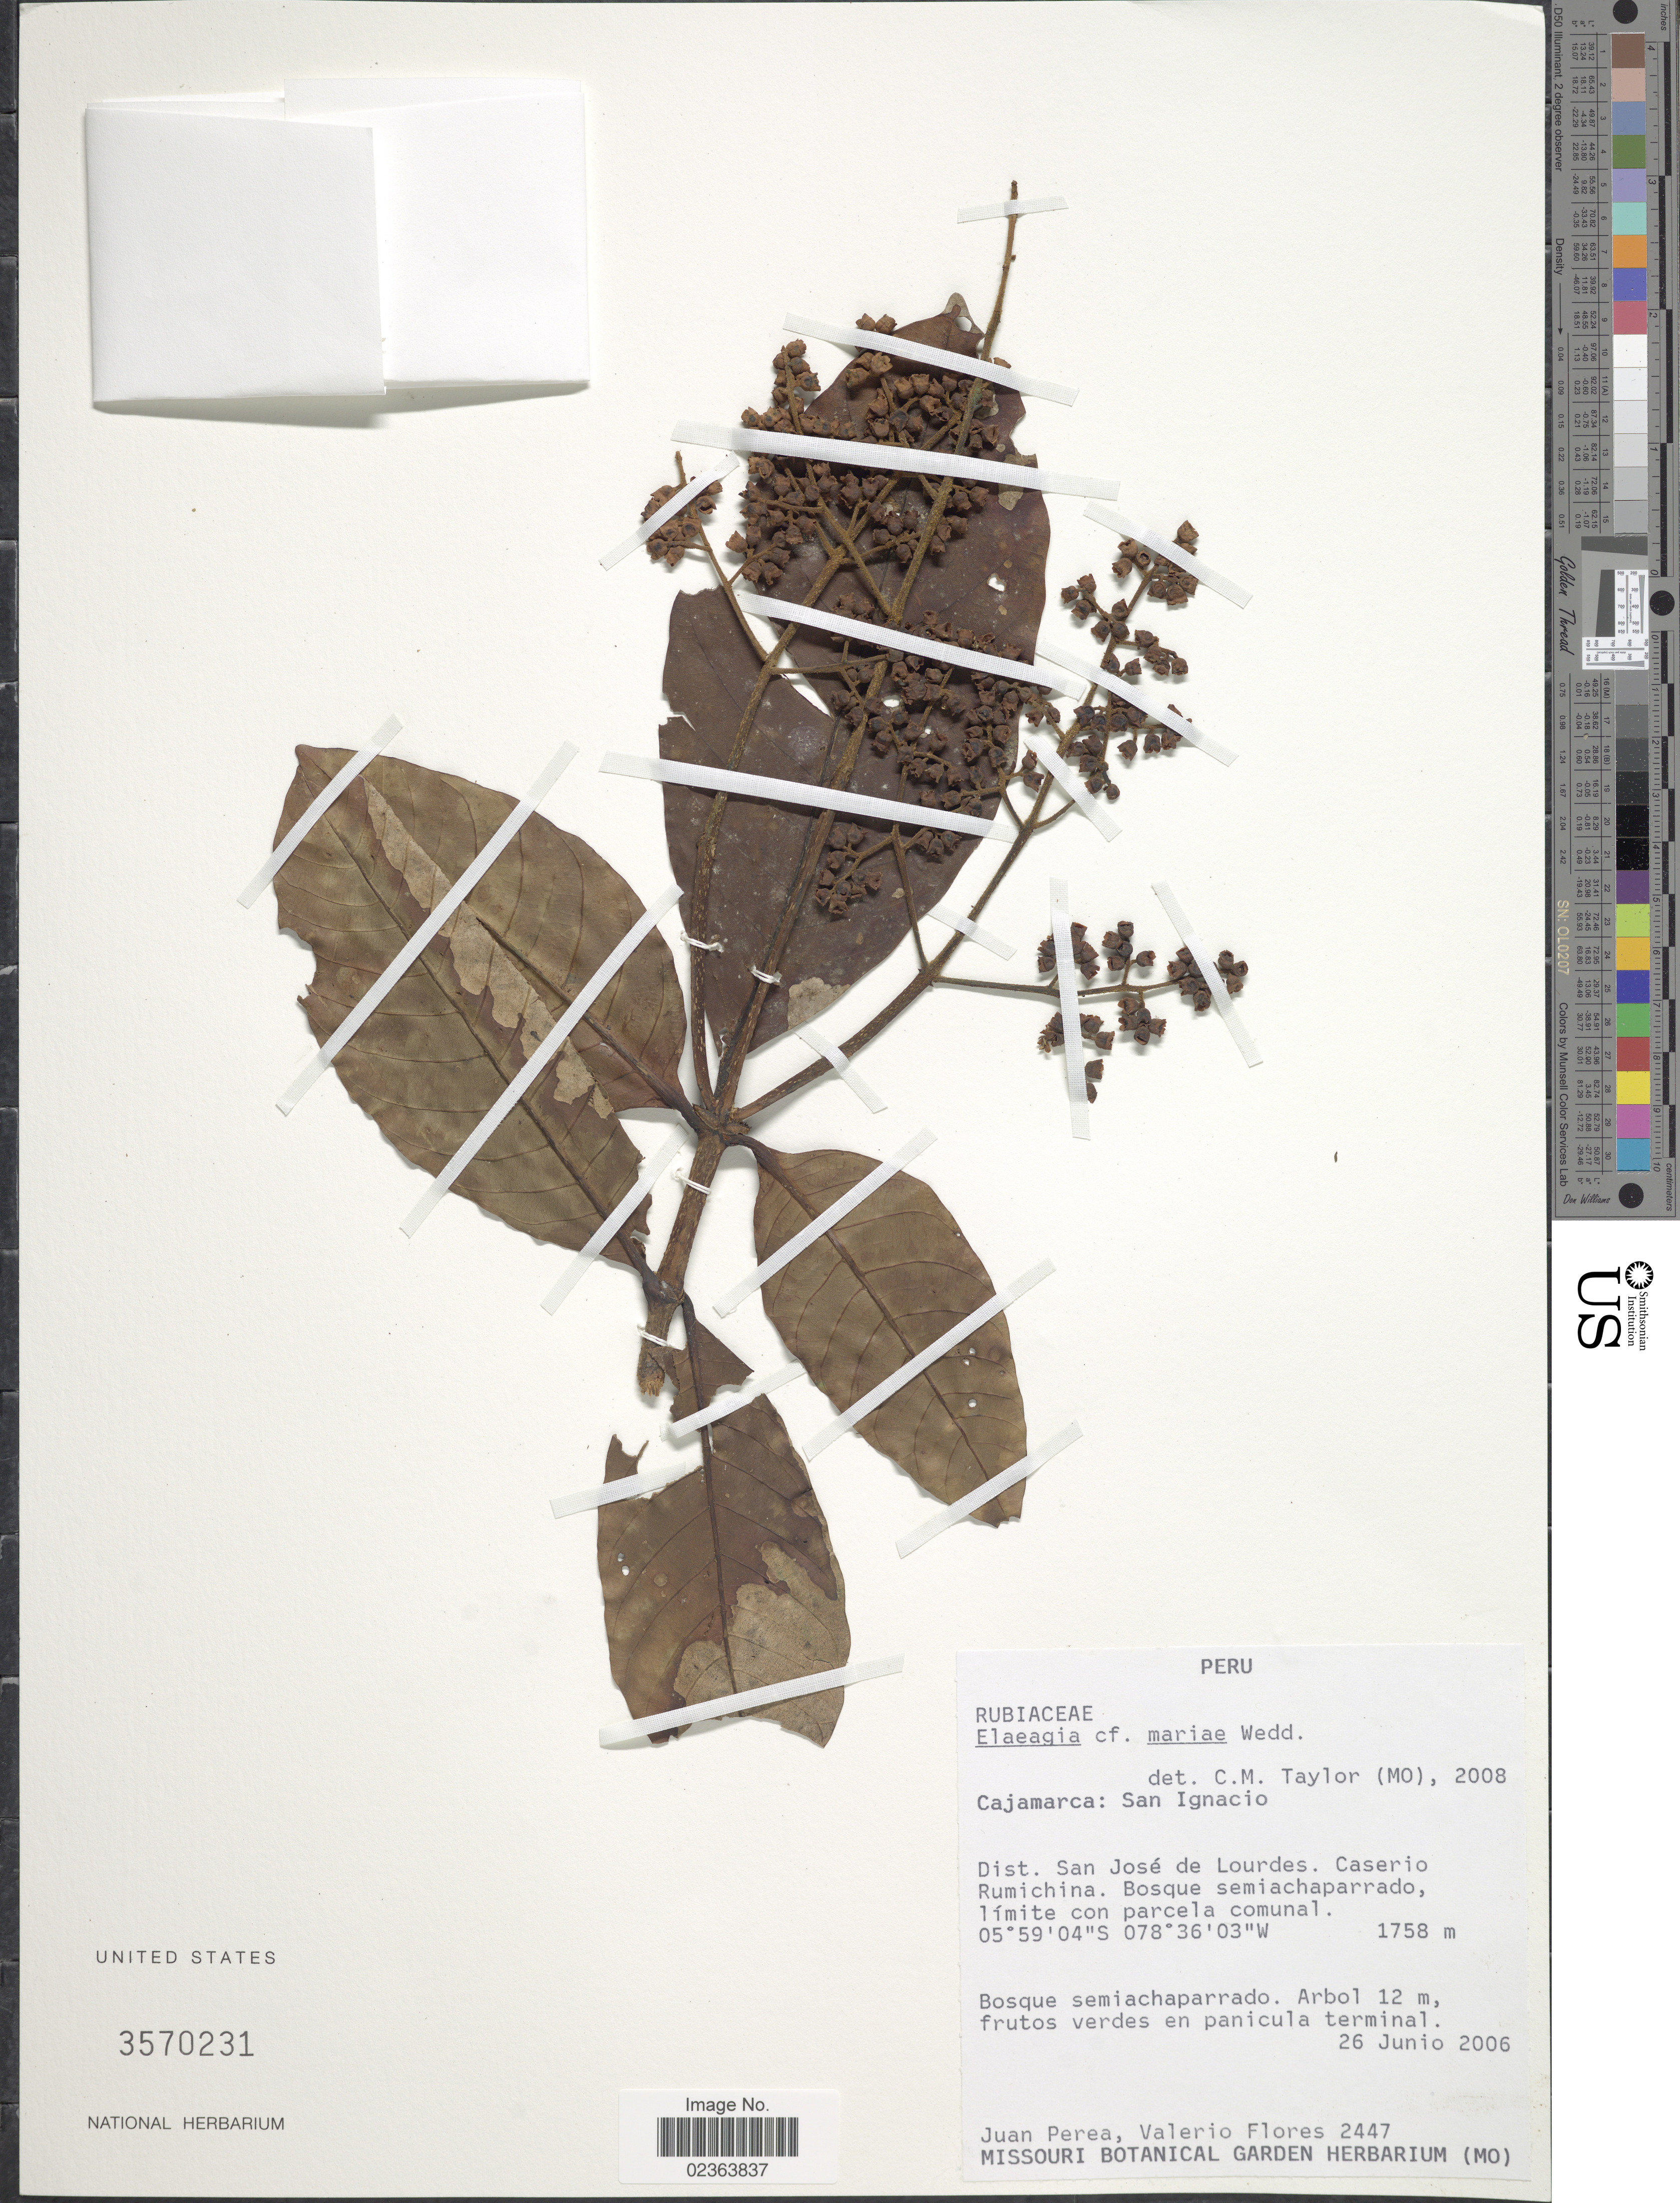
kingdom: Plantae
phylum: Tracheophyta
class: Magnoliopsida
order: Gentianales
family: Rubiaceae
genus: Elaeagia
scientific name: Elaeagia mariae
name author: Wedd.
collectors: J. Perea & V. Flores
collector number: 2447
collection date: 2006-06-26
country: Peru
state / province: Cajamarca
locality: Cajamarca: San Ignacio, Dist. San Jose de Lourdes, Caserio Rumichina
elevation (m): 1758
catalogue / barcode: US 3570231